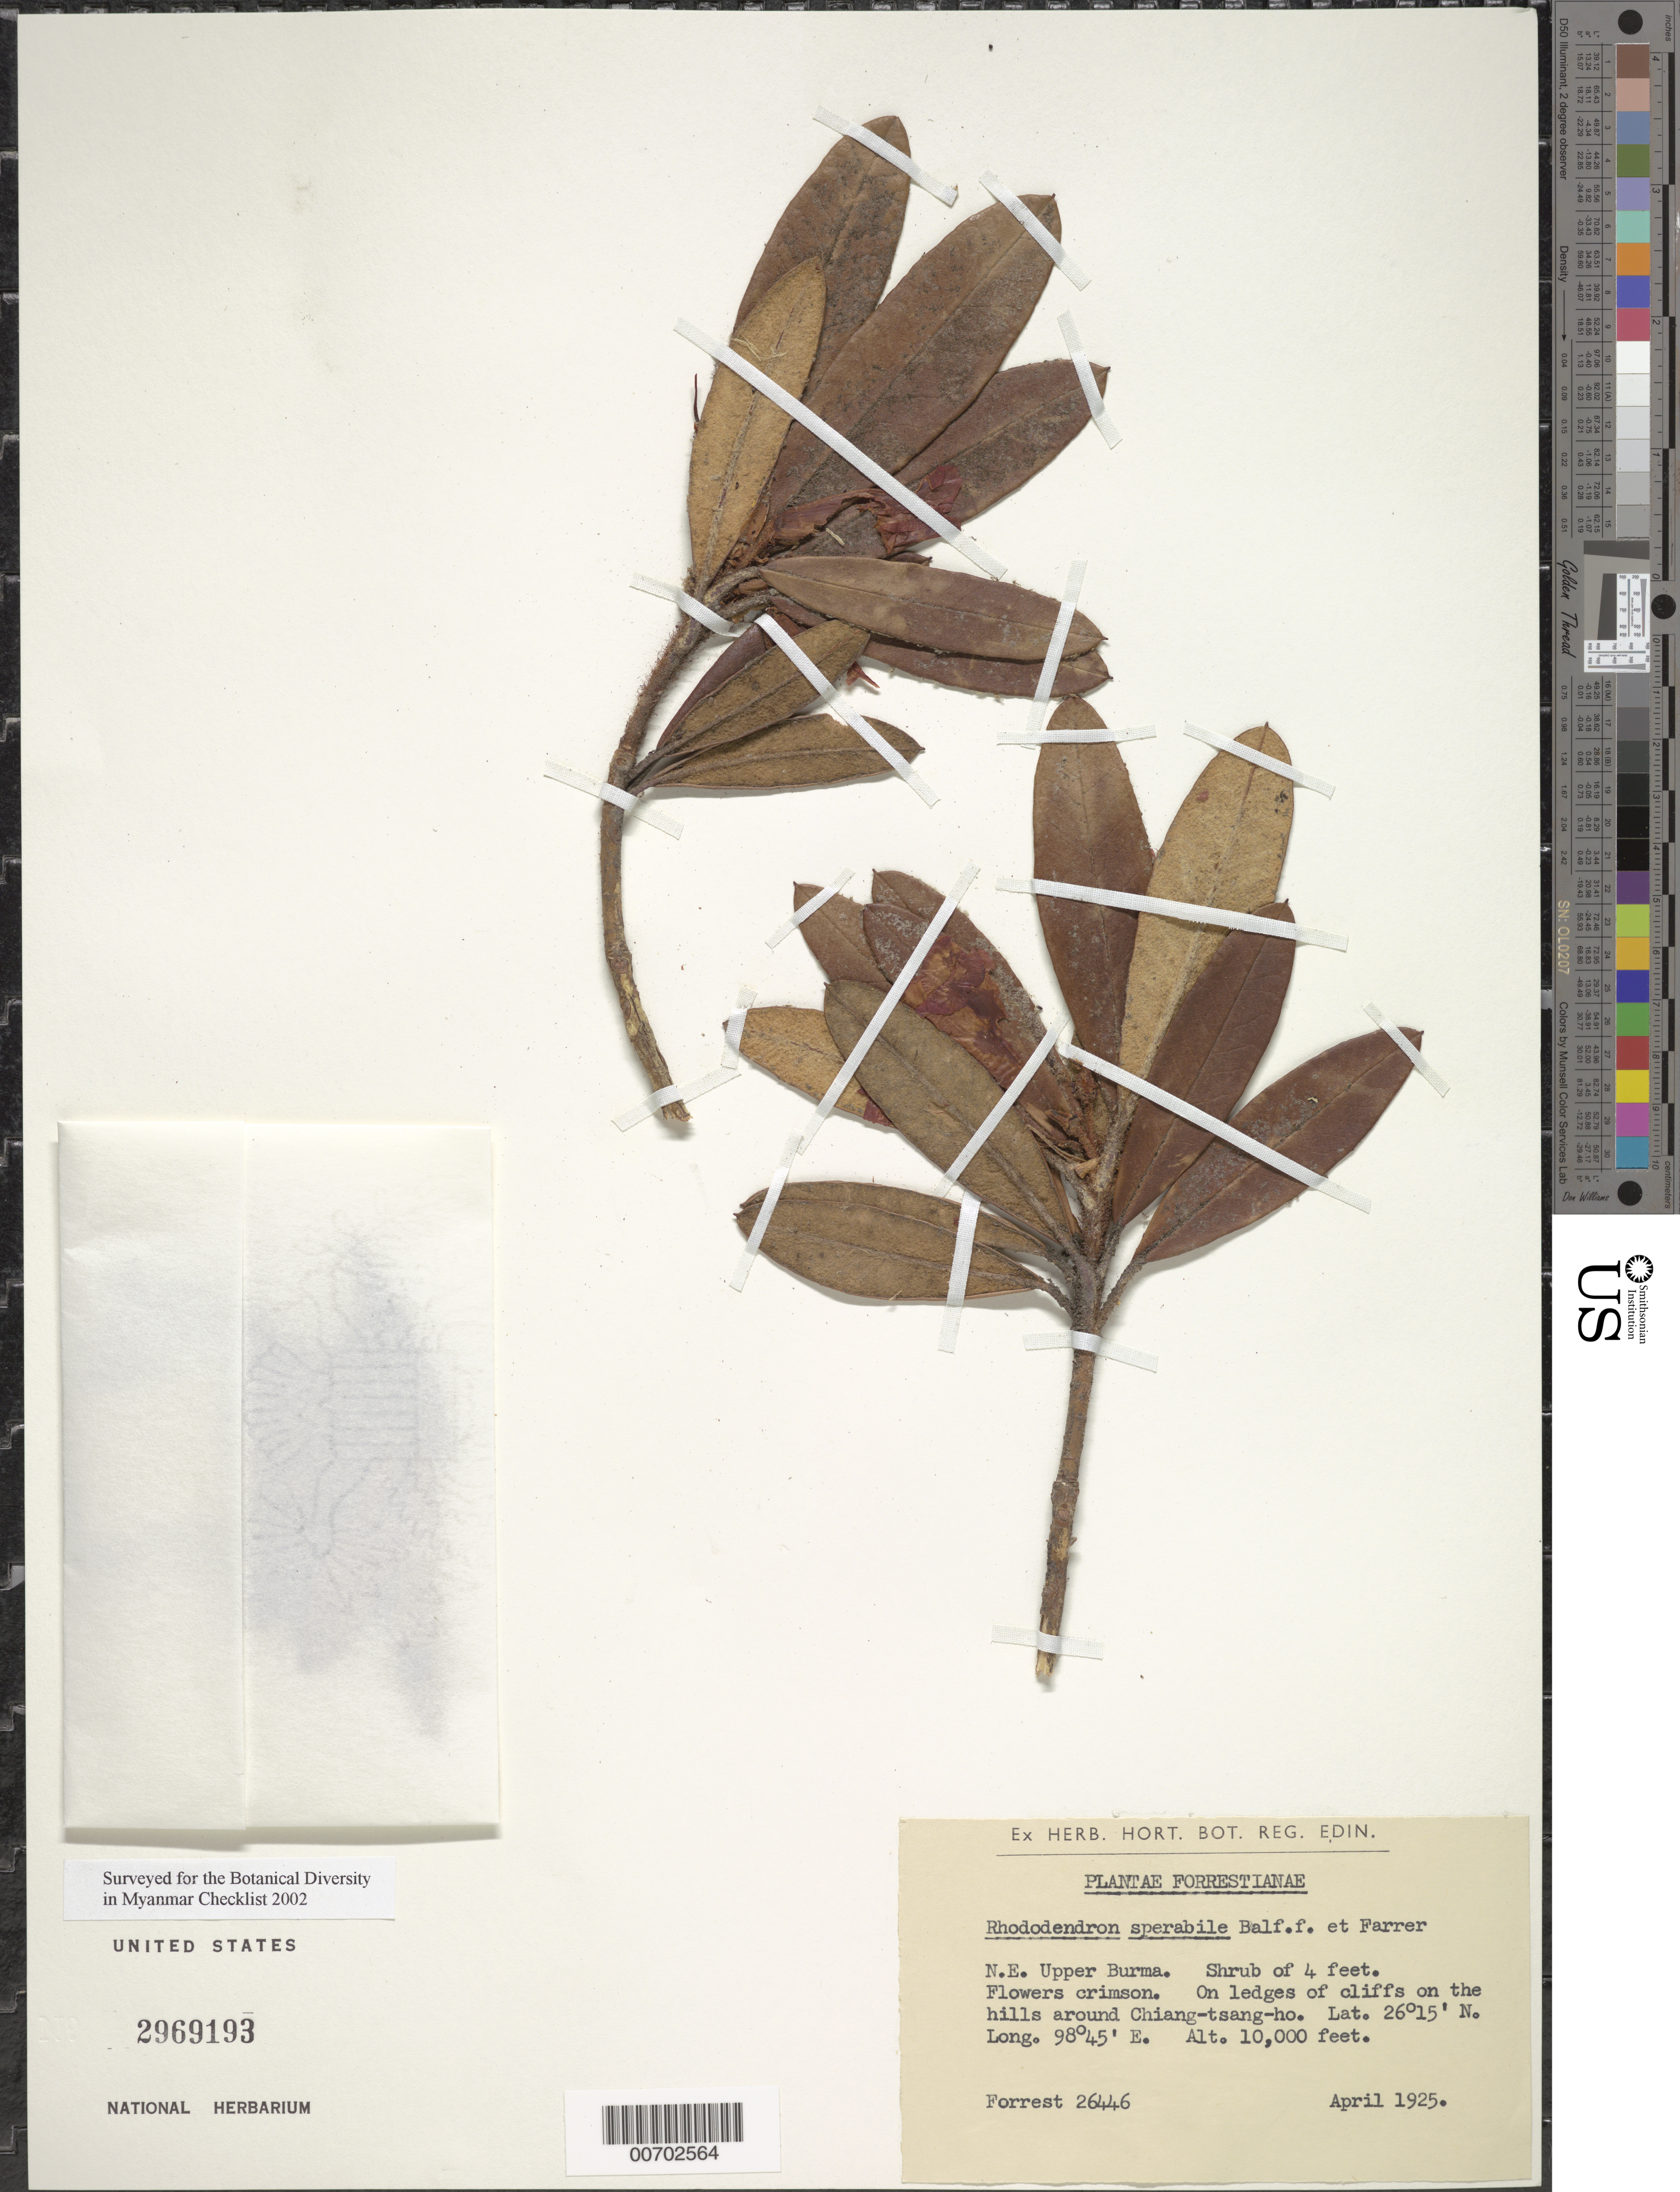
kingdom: Plantae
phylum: Tracheophyta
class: Magnoliopsida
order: Ericales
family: Ericaceae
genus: Rhododendron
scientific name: Rhododendron sperabile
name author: Balf. f. & Farrer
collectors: G. Forrest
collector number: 26446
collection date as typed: Apr 1925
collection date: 1925-04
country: Myanmar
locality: Chaing-tsang-ho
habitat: On ledges of cliffs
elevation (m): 3048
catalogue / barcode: US 2969193